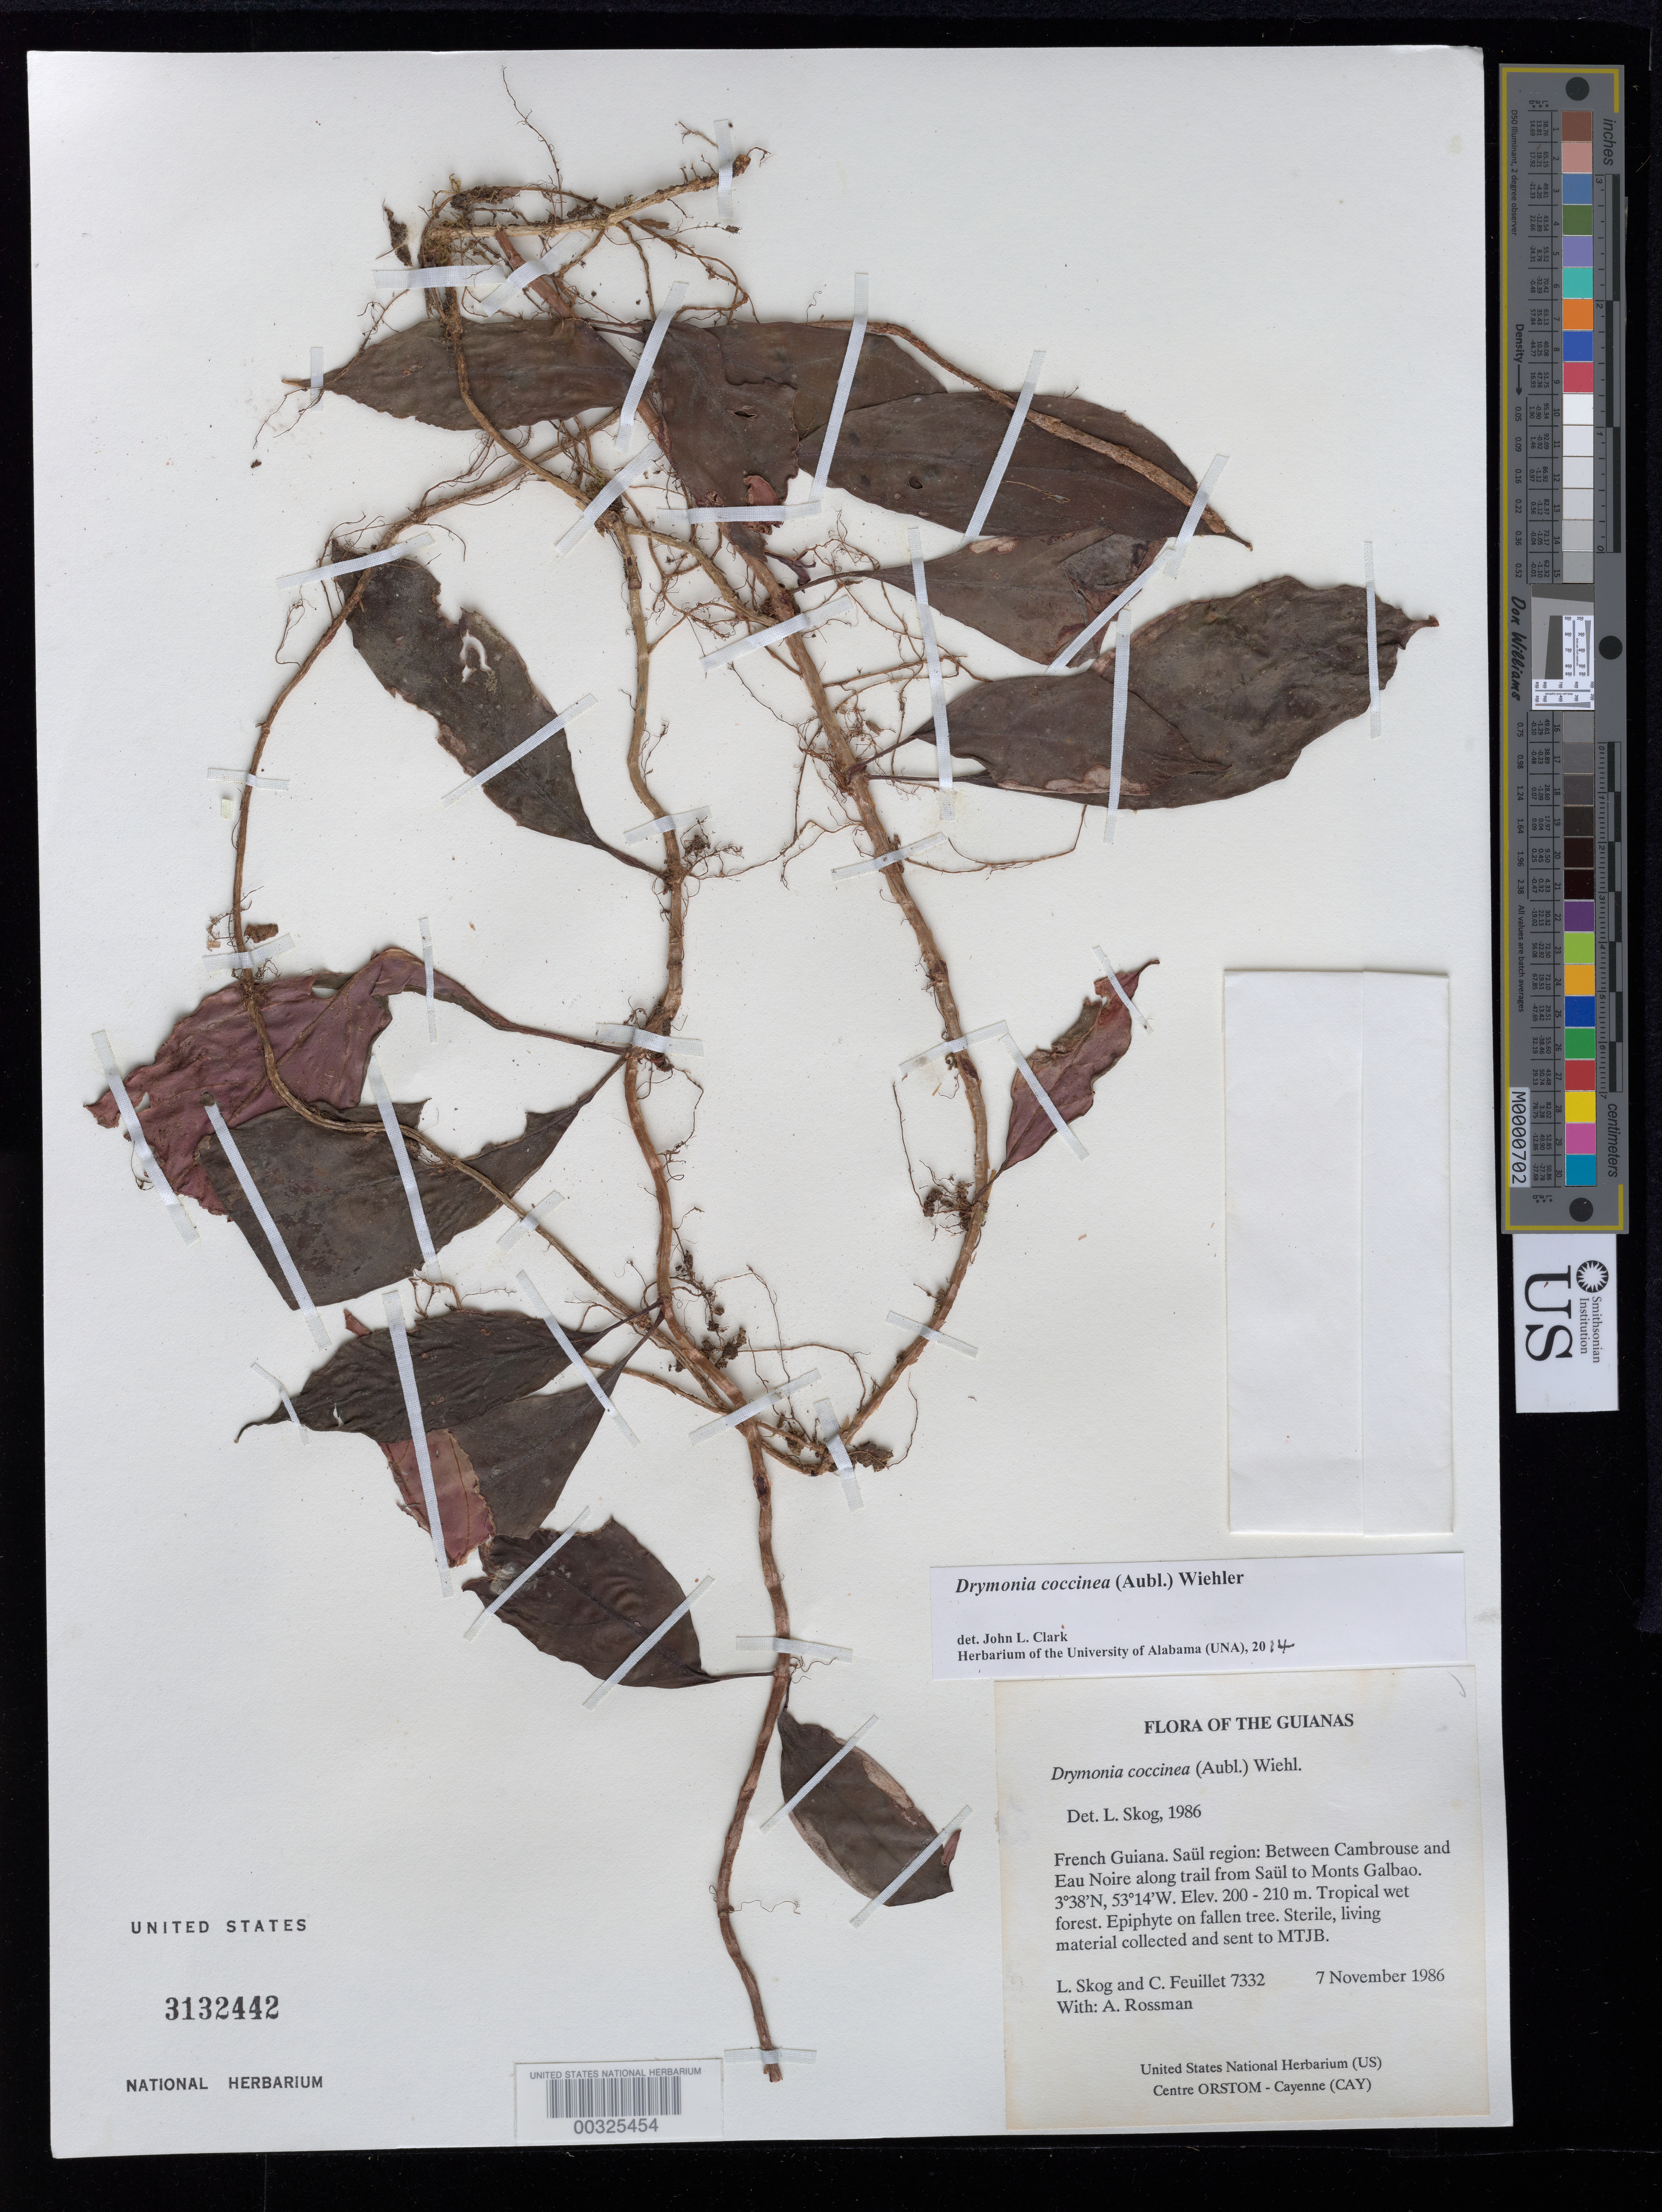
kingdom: Plantae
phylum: Tracheophyta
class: Magnoliopsida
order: Lamiales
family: Gesneriaceae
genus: Drymonia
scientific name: Drymonia coccinea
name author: (Aubl.) Wiehler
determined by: Skog, Laurence E.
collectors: L. E. Skog, C. Feuillet & A. Rossman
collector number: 7332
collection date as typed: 07 Nov 1986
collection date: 1986-11-07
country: French Guiana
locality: Saül region: between Cambrouse and Eau Noire along trail from Saül to Monts Galbao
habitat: Tropical wet forest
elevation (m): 200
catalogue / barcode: US 3132442